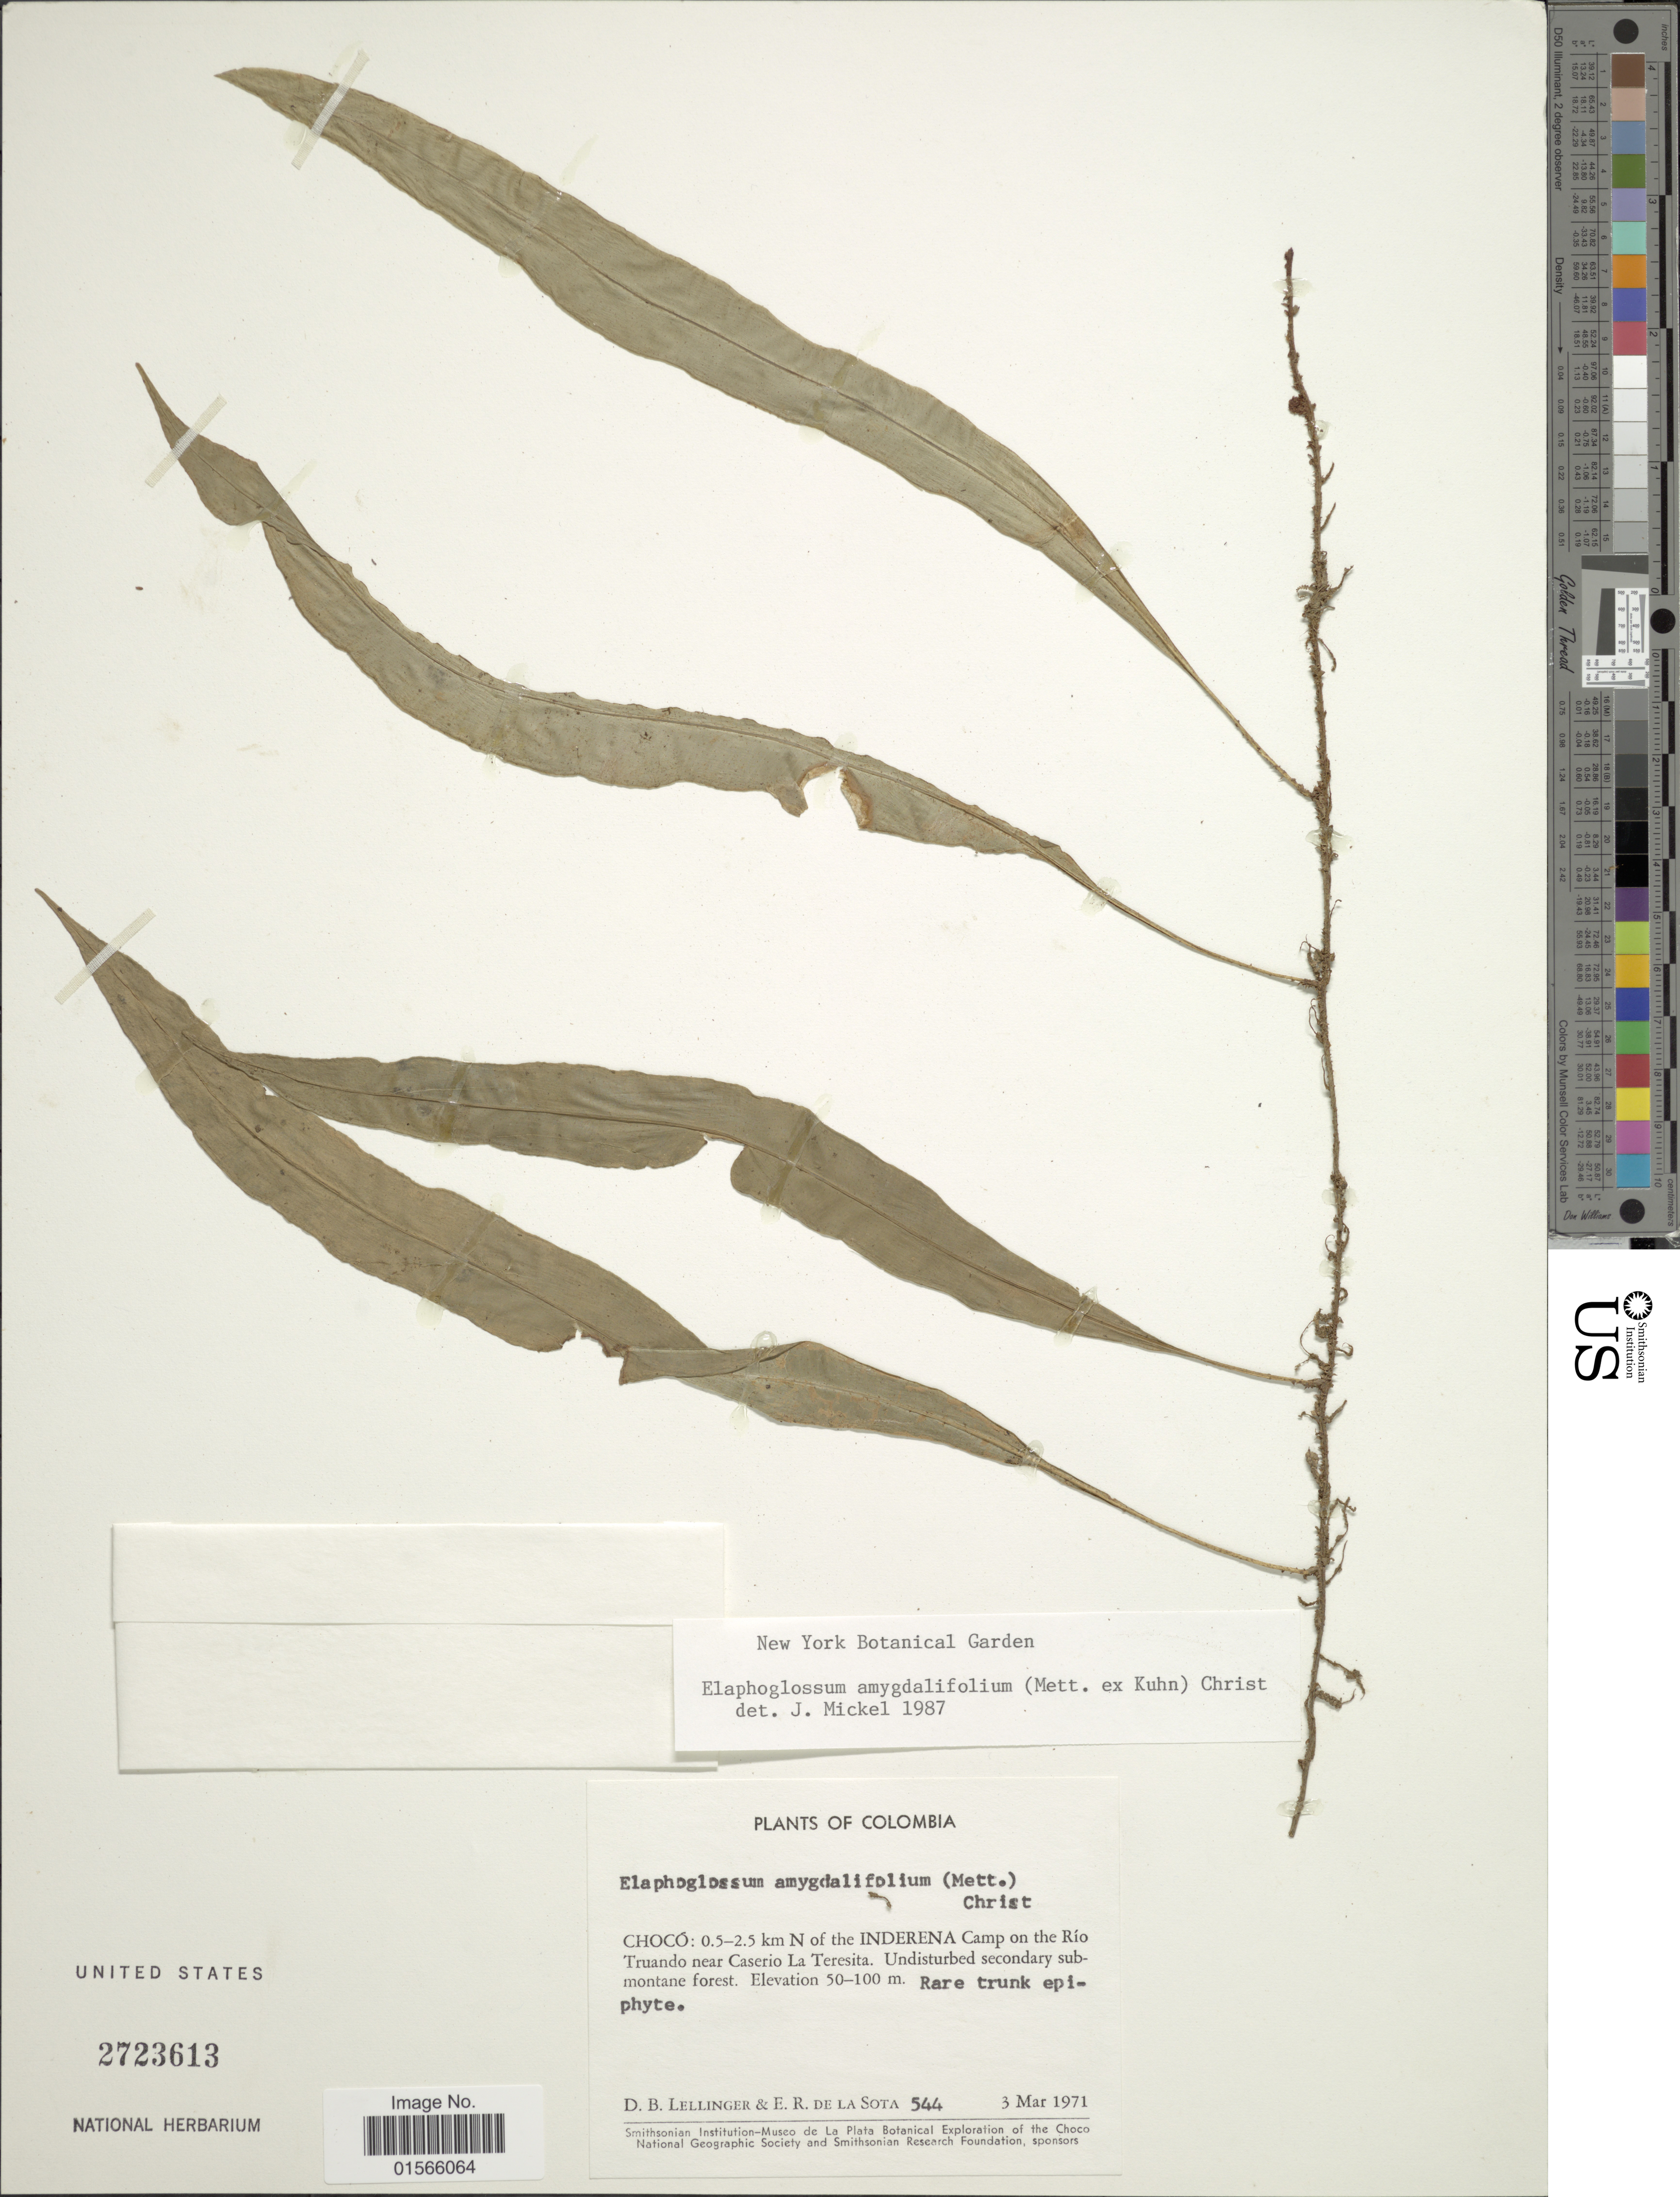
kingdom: Plantae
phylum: Tracheophyta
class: Polypodiopsida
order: Polypodiales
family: Dryopteridaceae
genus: Elaphoglossum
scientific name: Elaphoglossum amygdalifolium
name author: (Mett. ex Kuhn) Christ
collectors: D. B. Lellinger & E. R. de la Sota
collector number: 544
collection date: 1971-03-03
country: Colombia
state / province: Chocó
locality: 0.5-2.5 km N of the INDERENA Camp on the Río Truando near Caserio La Teresita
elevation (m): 50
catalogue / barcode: US 2723613